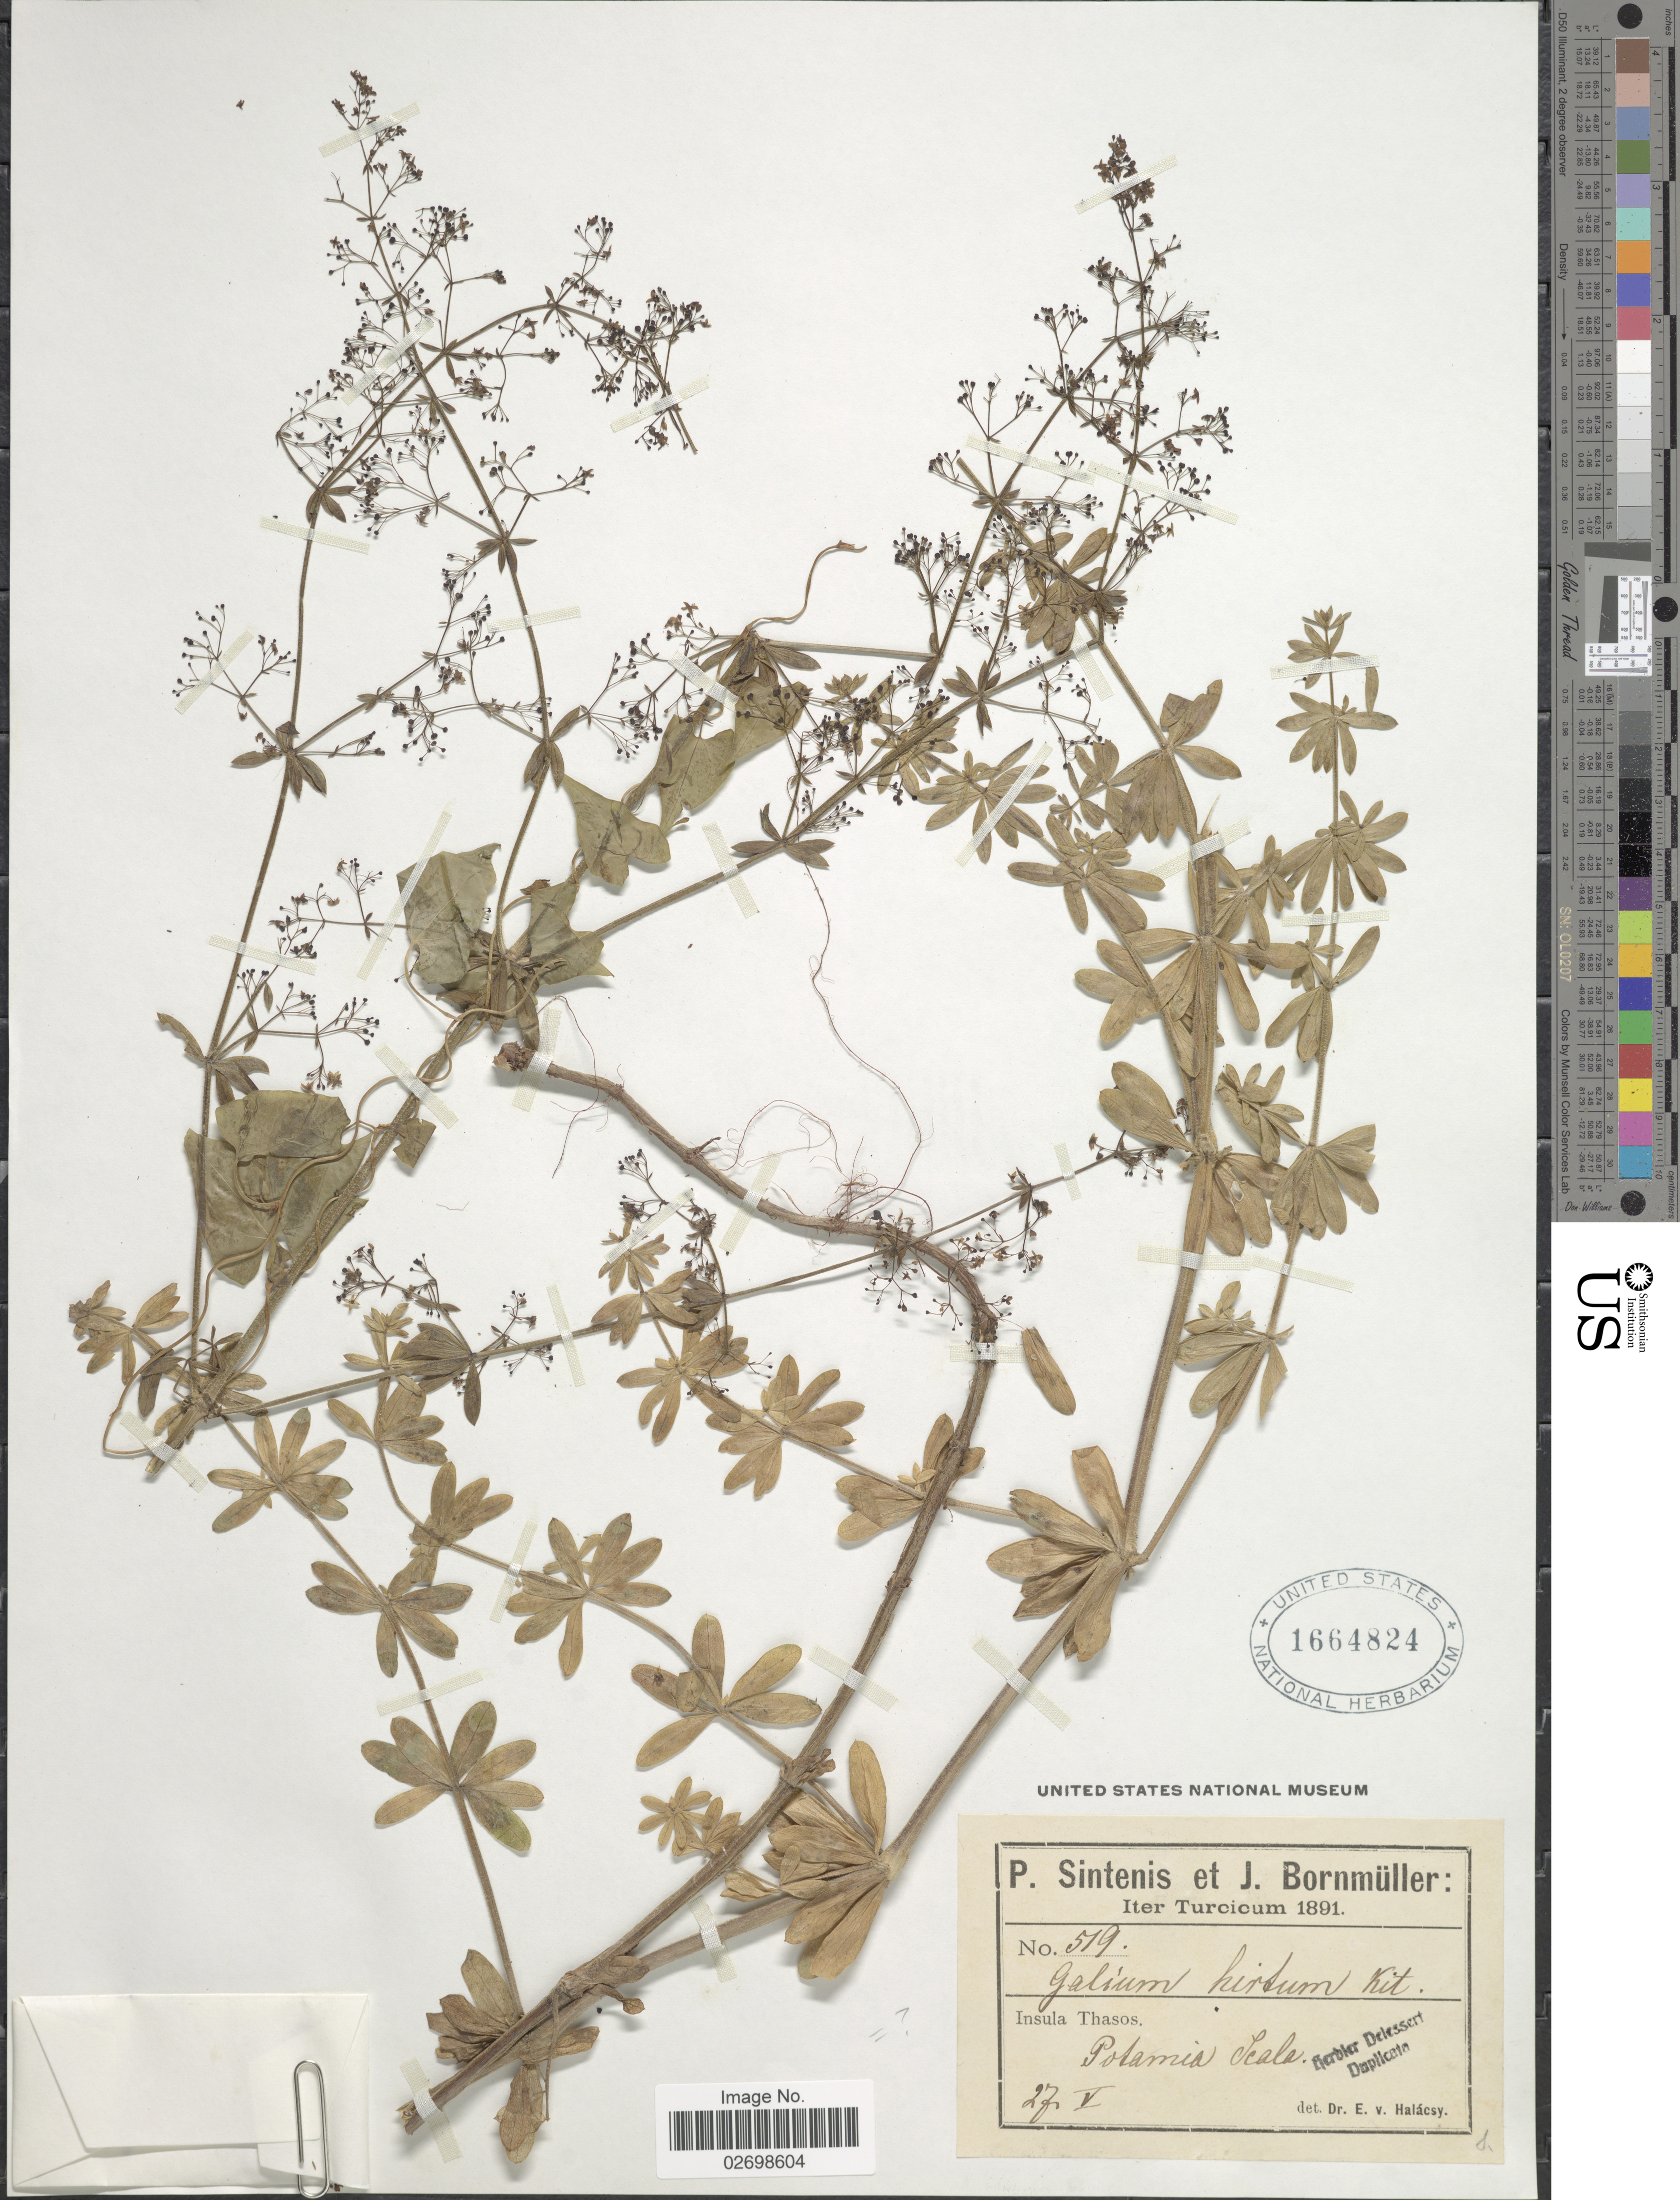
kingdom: Plantae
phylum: Tracheophyta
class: Magnoliopsida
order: Gentianales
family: Rubiaceae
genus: Galium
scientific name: Galium hirtum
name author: Lam.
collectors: P. Sintenis & J. Bornmüller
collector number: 519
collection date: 1891-05-27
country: Greece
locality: Iter Turcicum. Insula Thasos, Potamia Scala.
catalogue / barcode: US 1664824